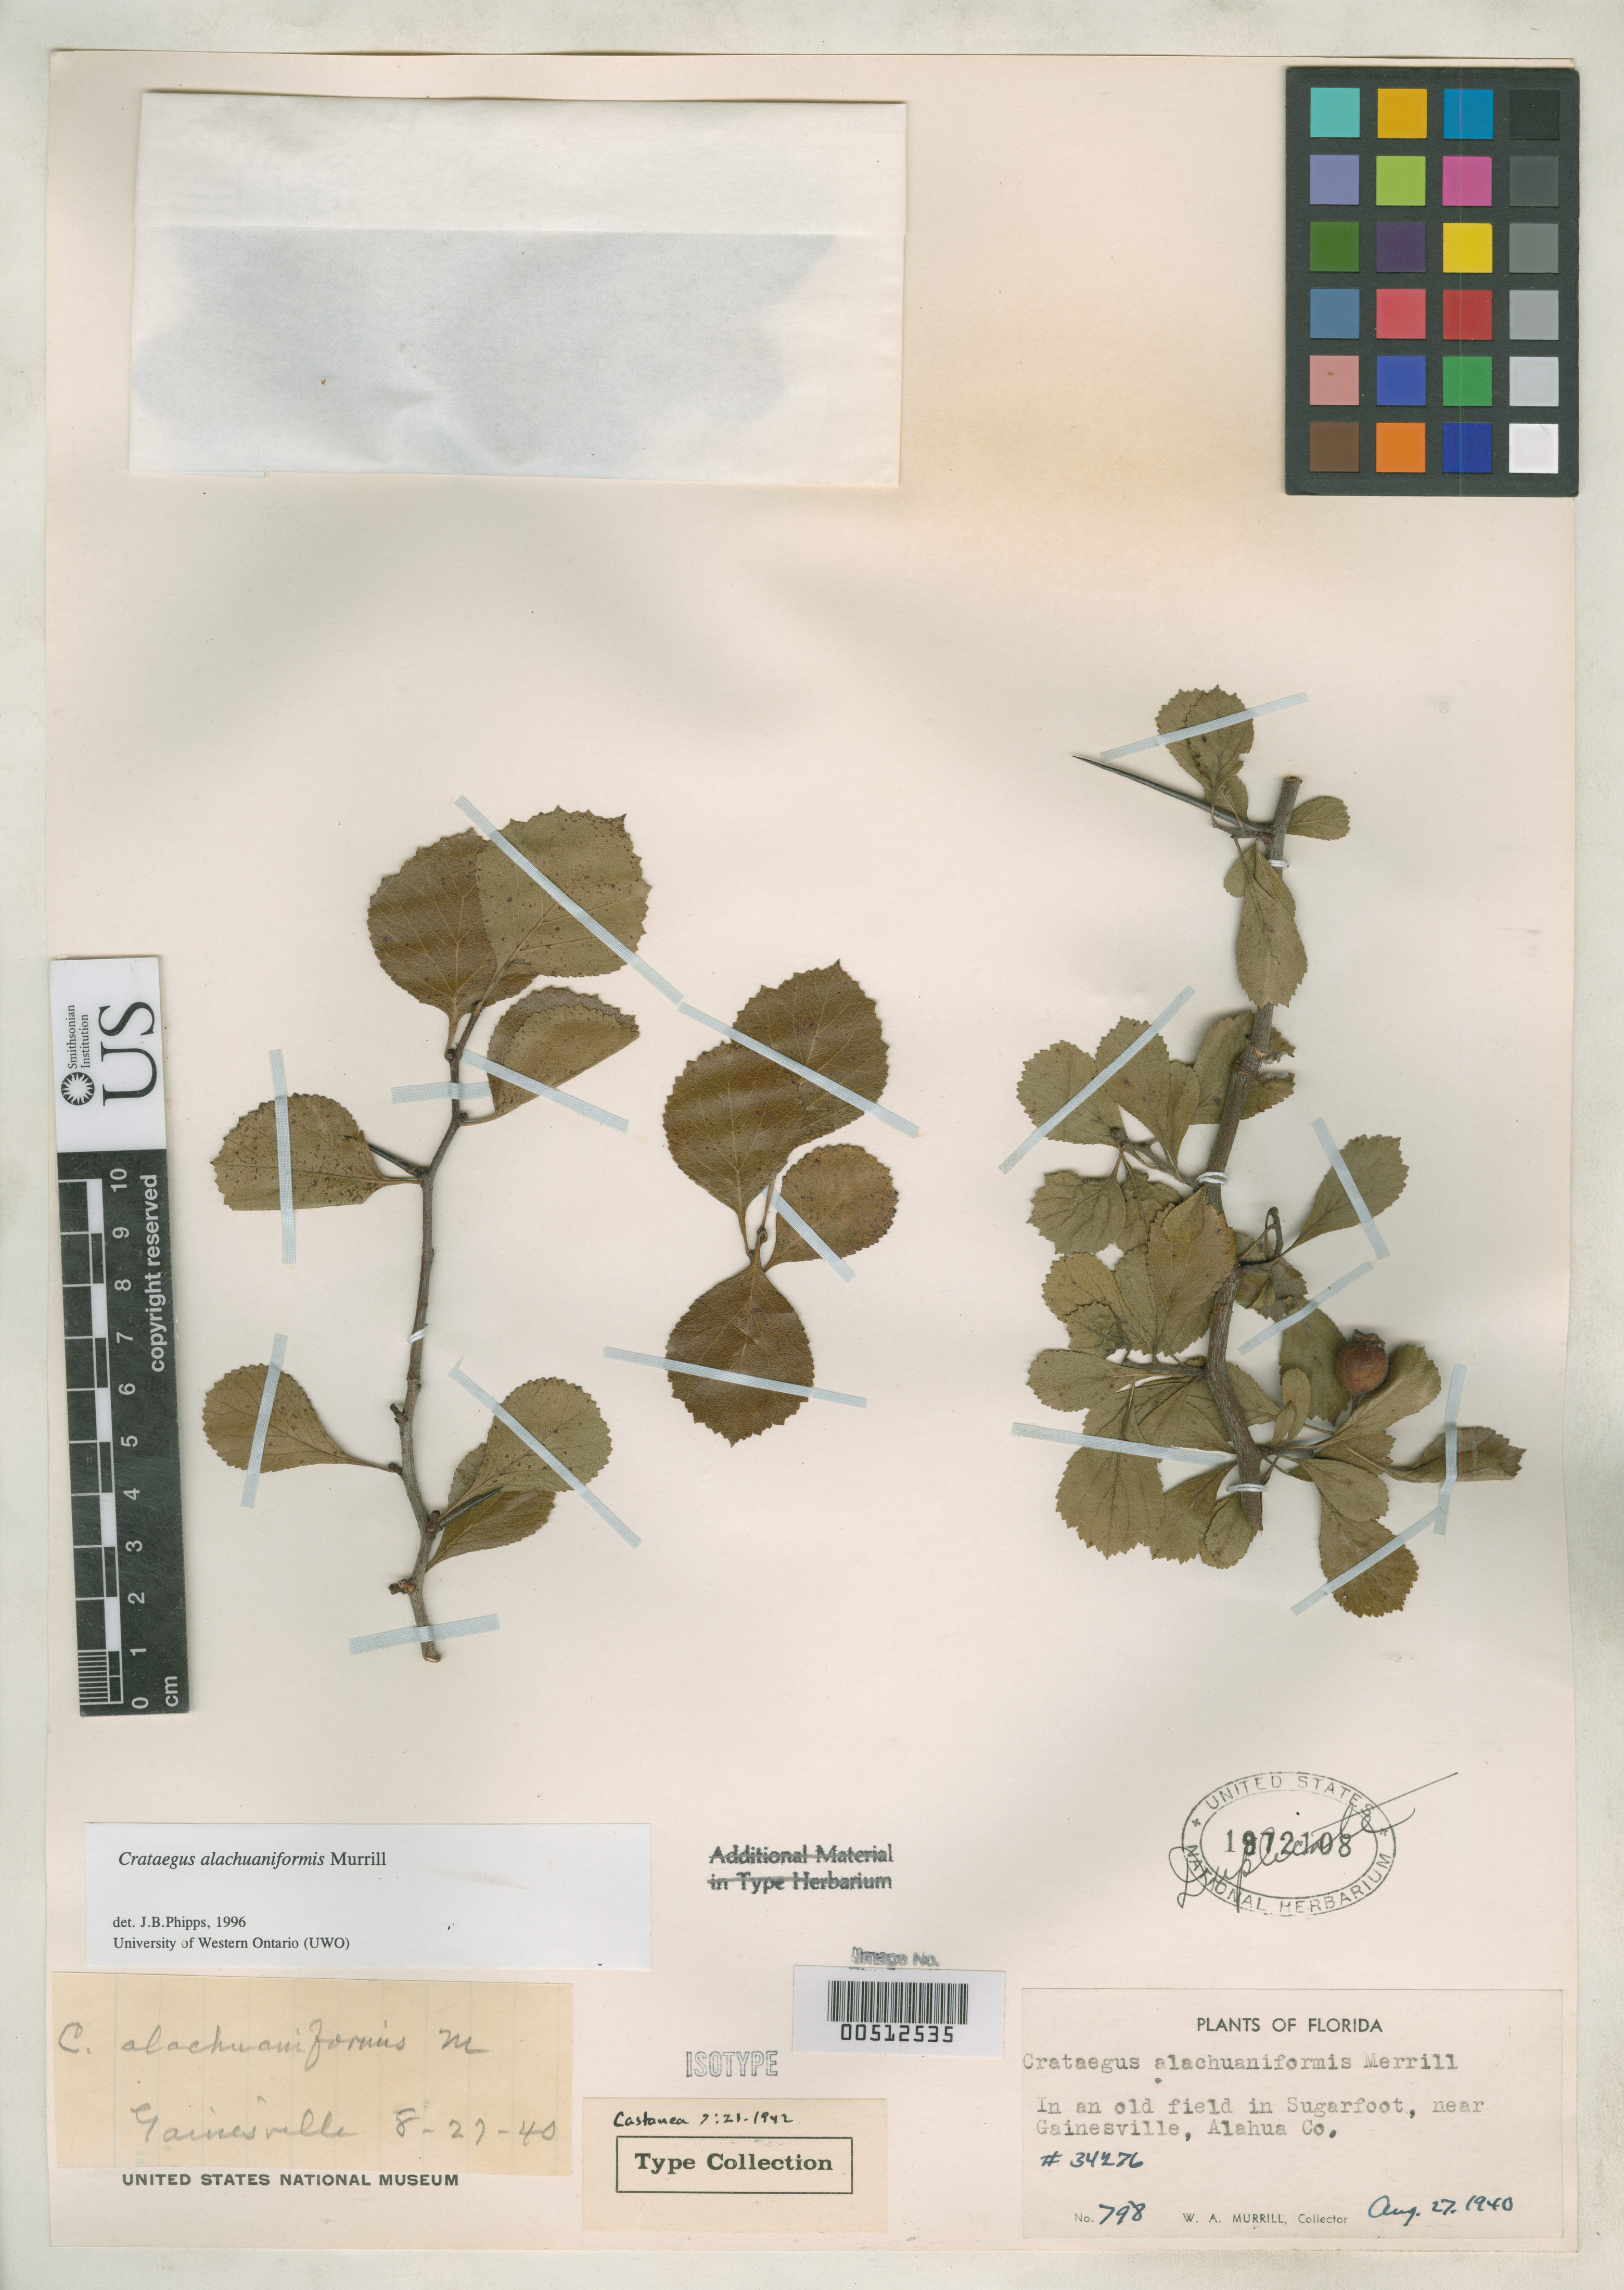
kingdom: Plantae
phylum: Tracheophyta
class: Magnoliopsida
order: Rosales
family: Rosaceae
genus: Crataegus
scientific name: Crataegus alachuaniformis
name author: Murrill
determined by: Phipps, James B., (UWO), University of Western Ontario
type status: Isotype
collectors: W. A. Murrill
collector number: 34276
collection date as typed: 27 Aug 1940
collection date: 1940-08-27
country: United States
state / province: Florida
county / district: Alachua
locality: Sugarfoot, near Gainesville.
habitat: Old field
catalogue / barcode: US 1972108